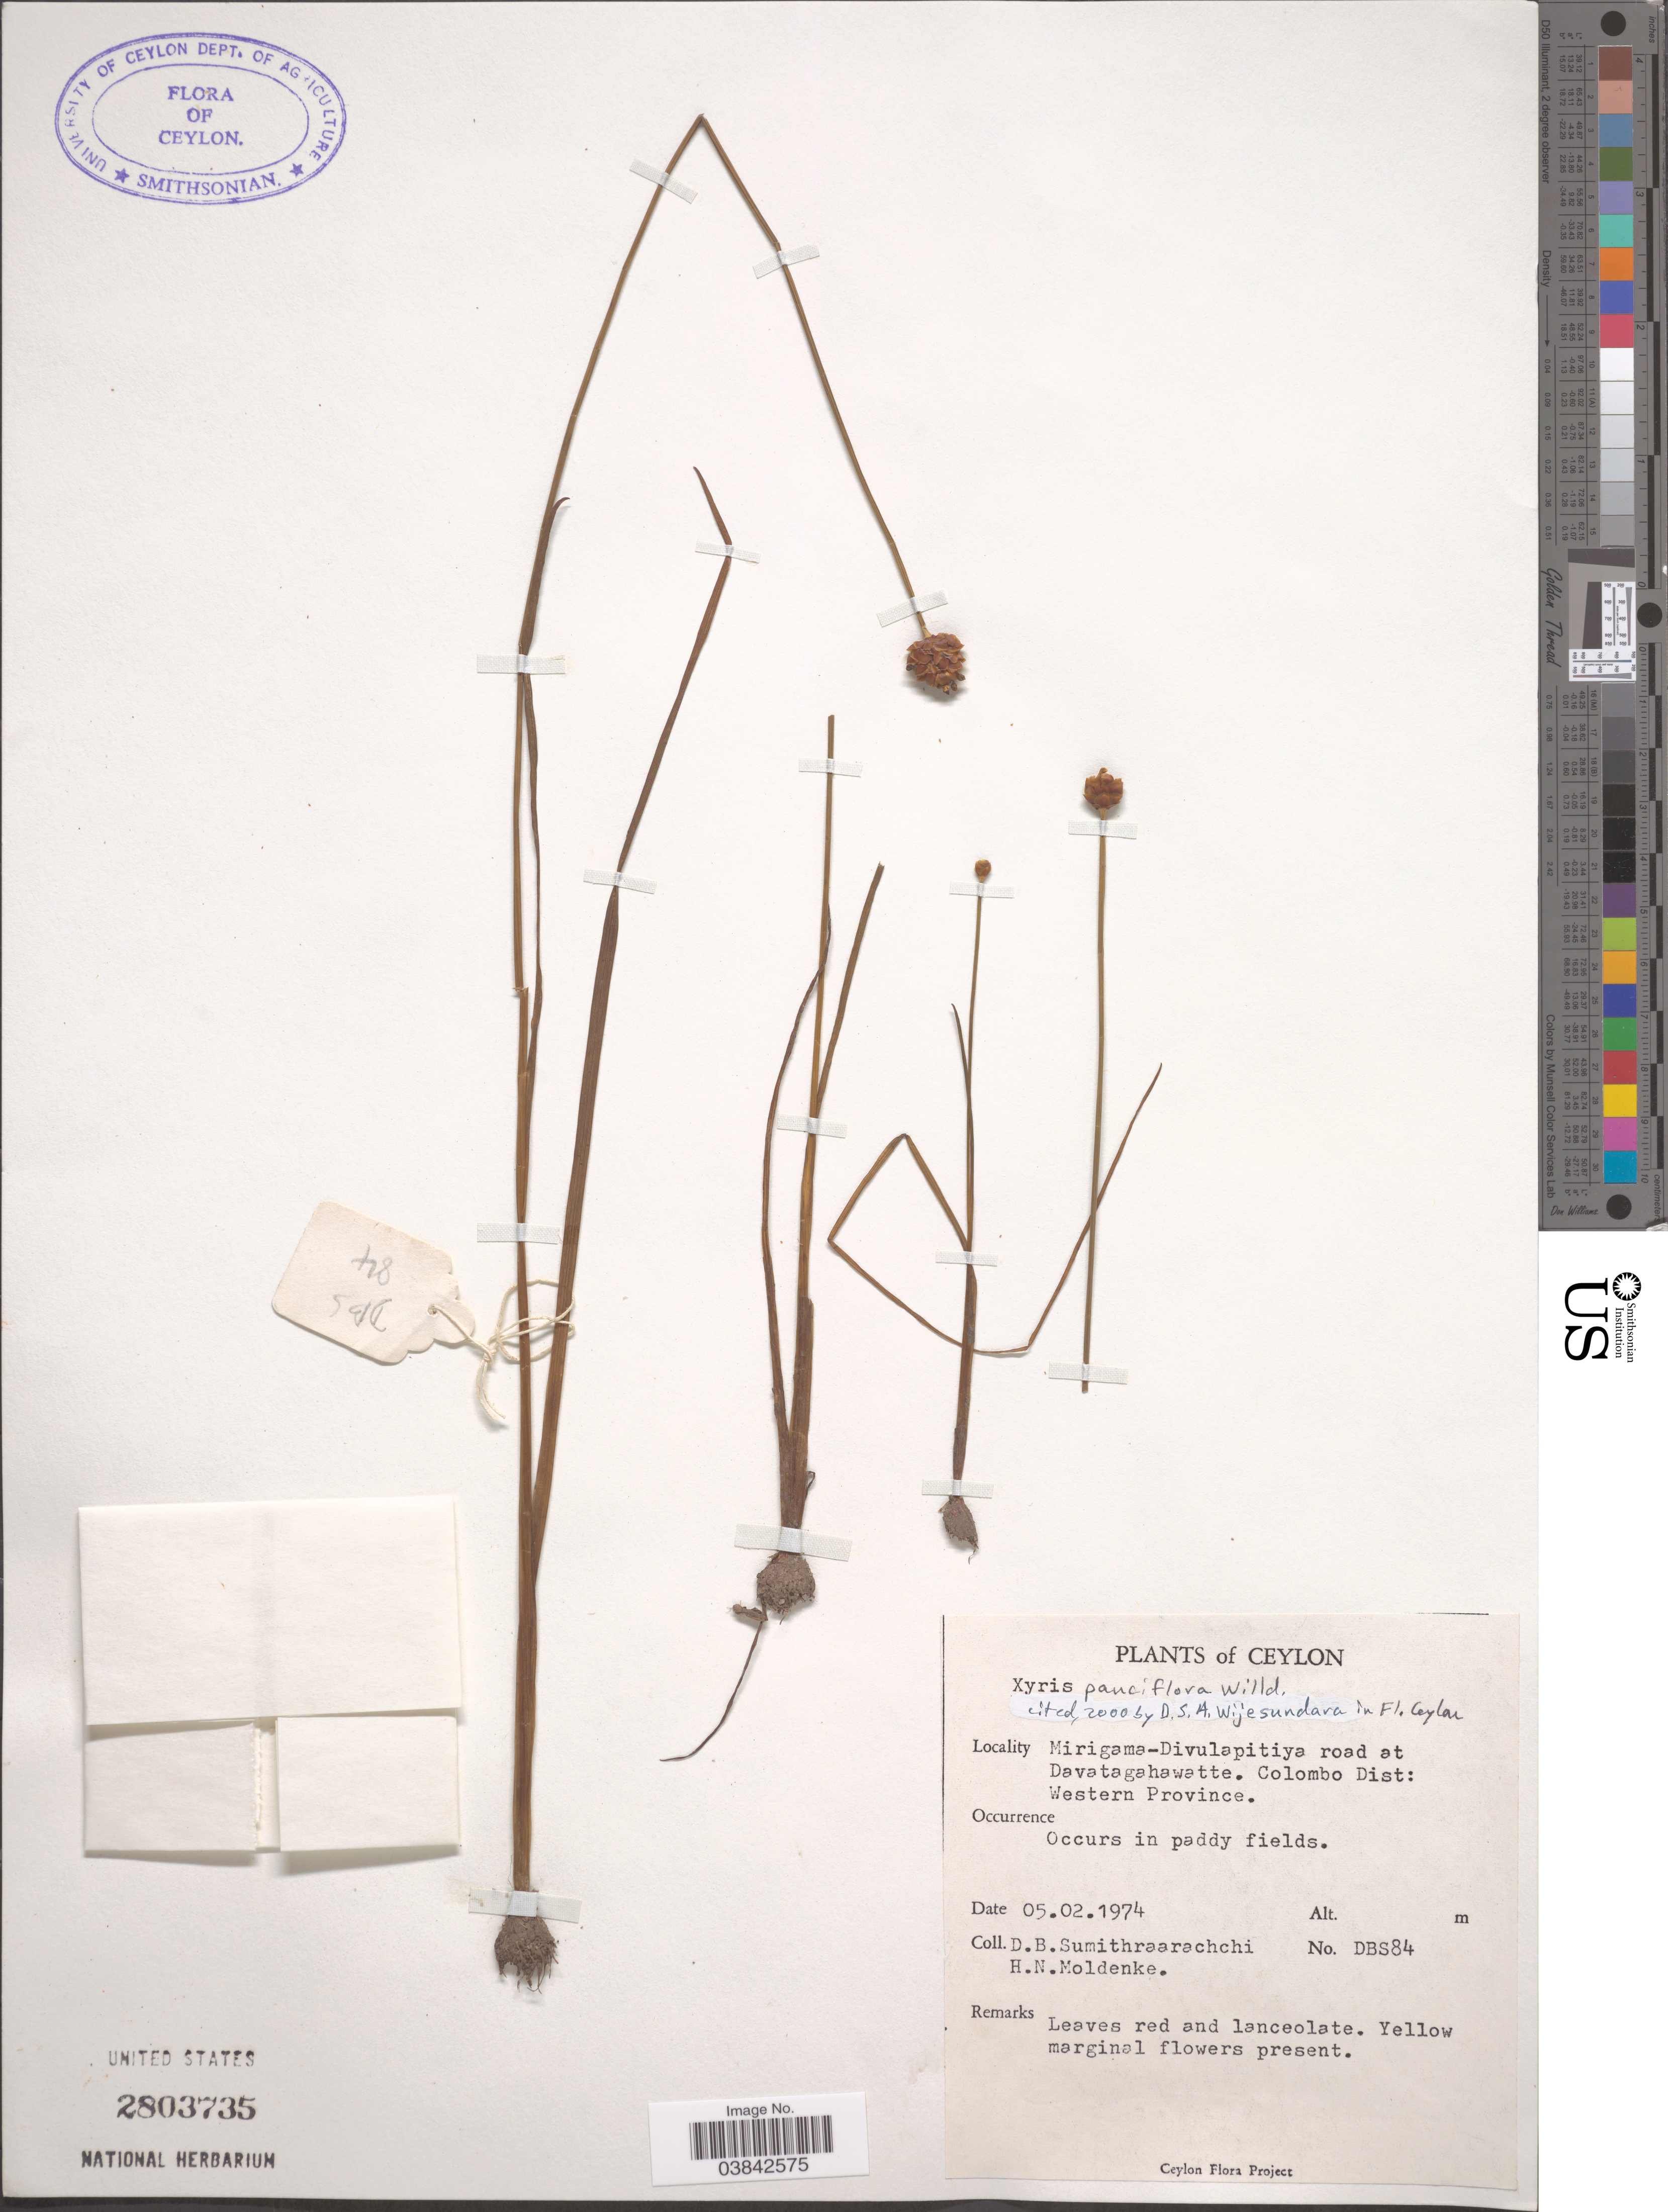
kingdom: Plantae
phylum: Tracheophyta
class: Liliopsida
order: Poales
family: Xyridaceae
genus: Xyris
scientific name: Xyris pauciflora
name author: Willd.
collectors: D. B. Sumithraarachchi & H. N. Moldenke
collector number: DBS84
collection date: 1974-02-05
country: Sri Lanka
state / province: Western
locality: Ceylon. Mirigama-Divulapitiya road to Davatagahawatte. Colombo Dist.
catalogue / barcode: US 2803735